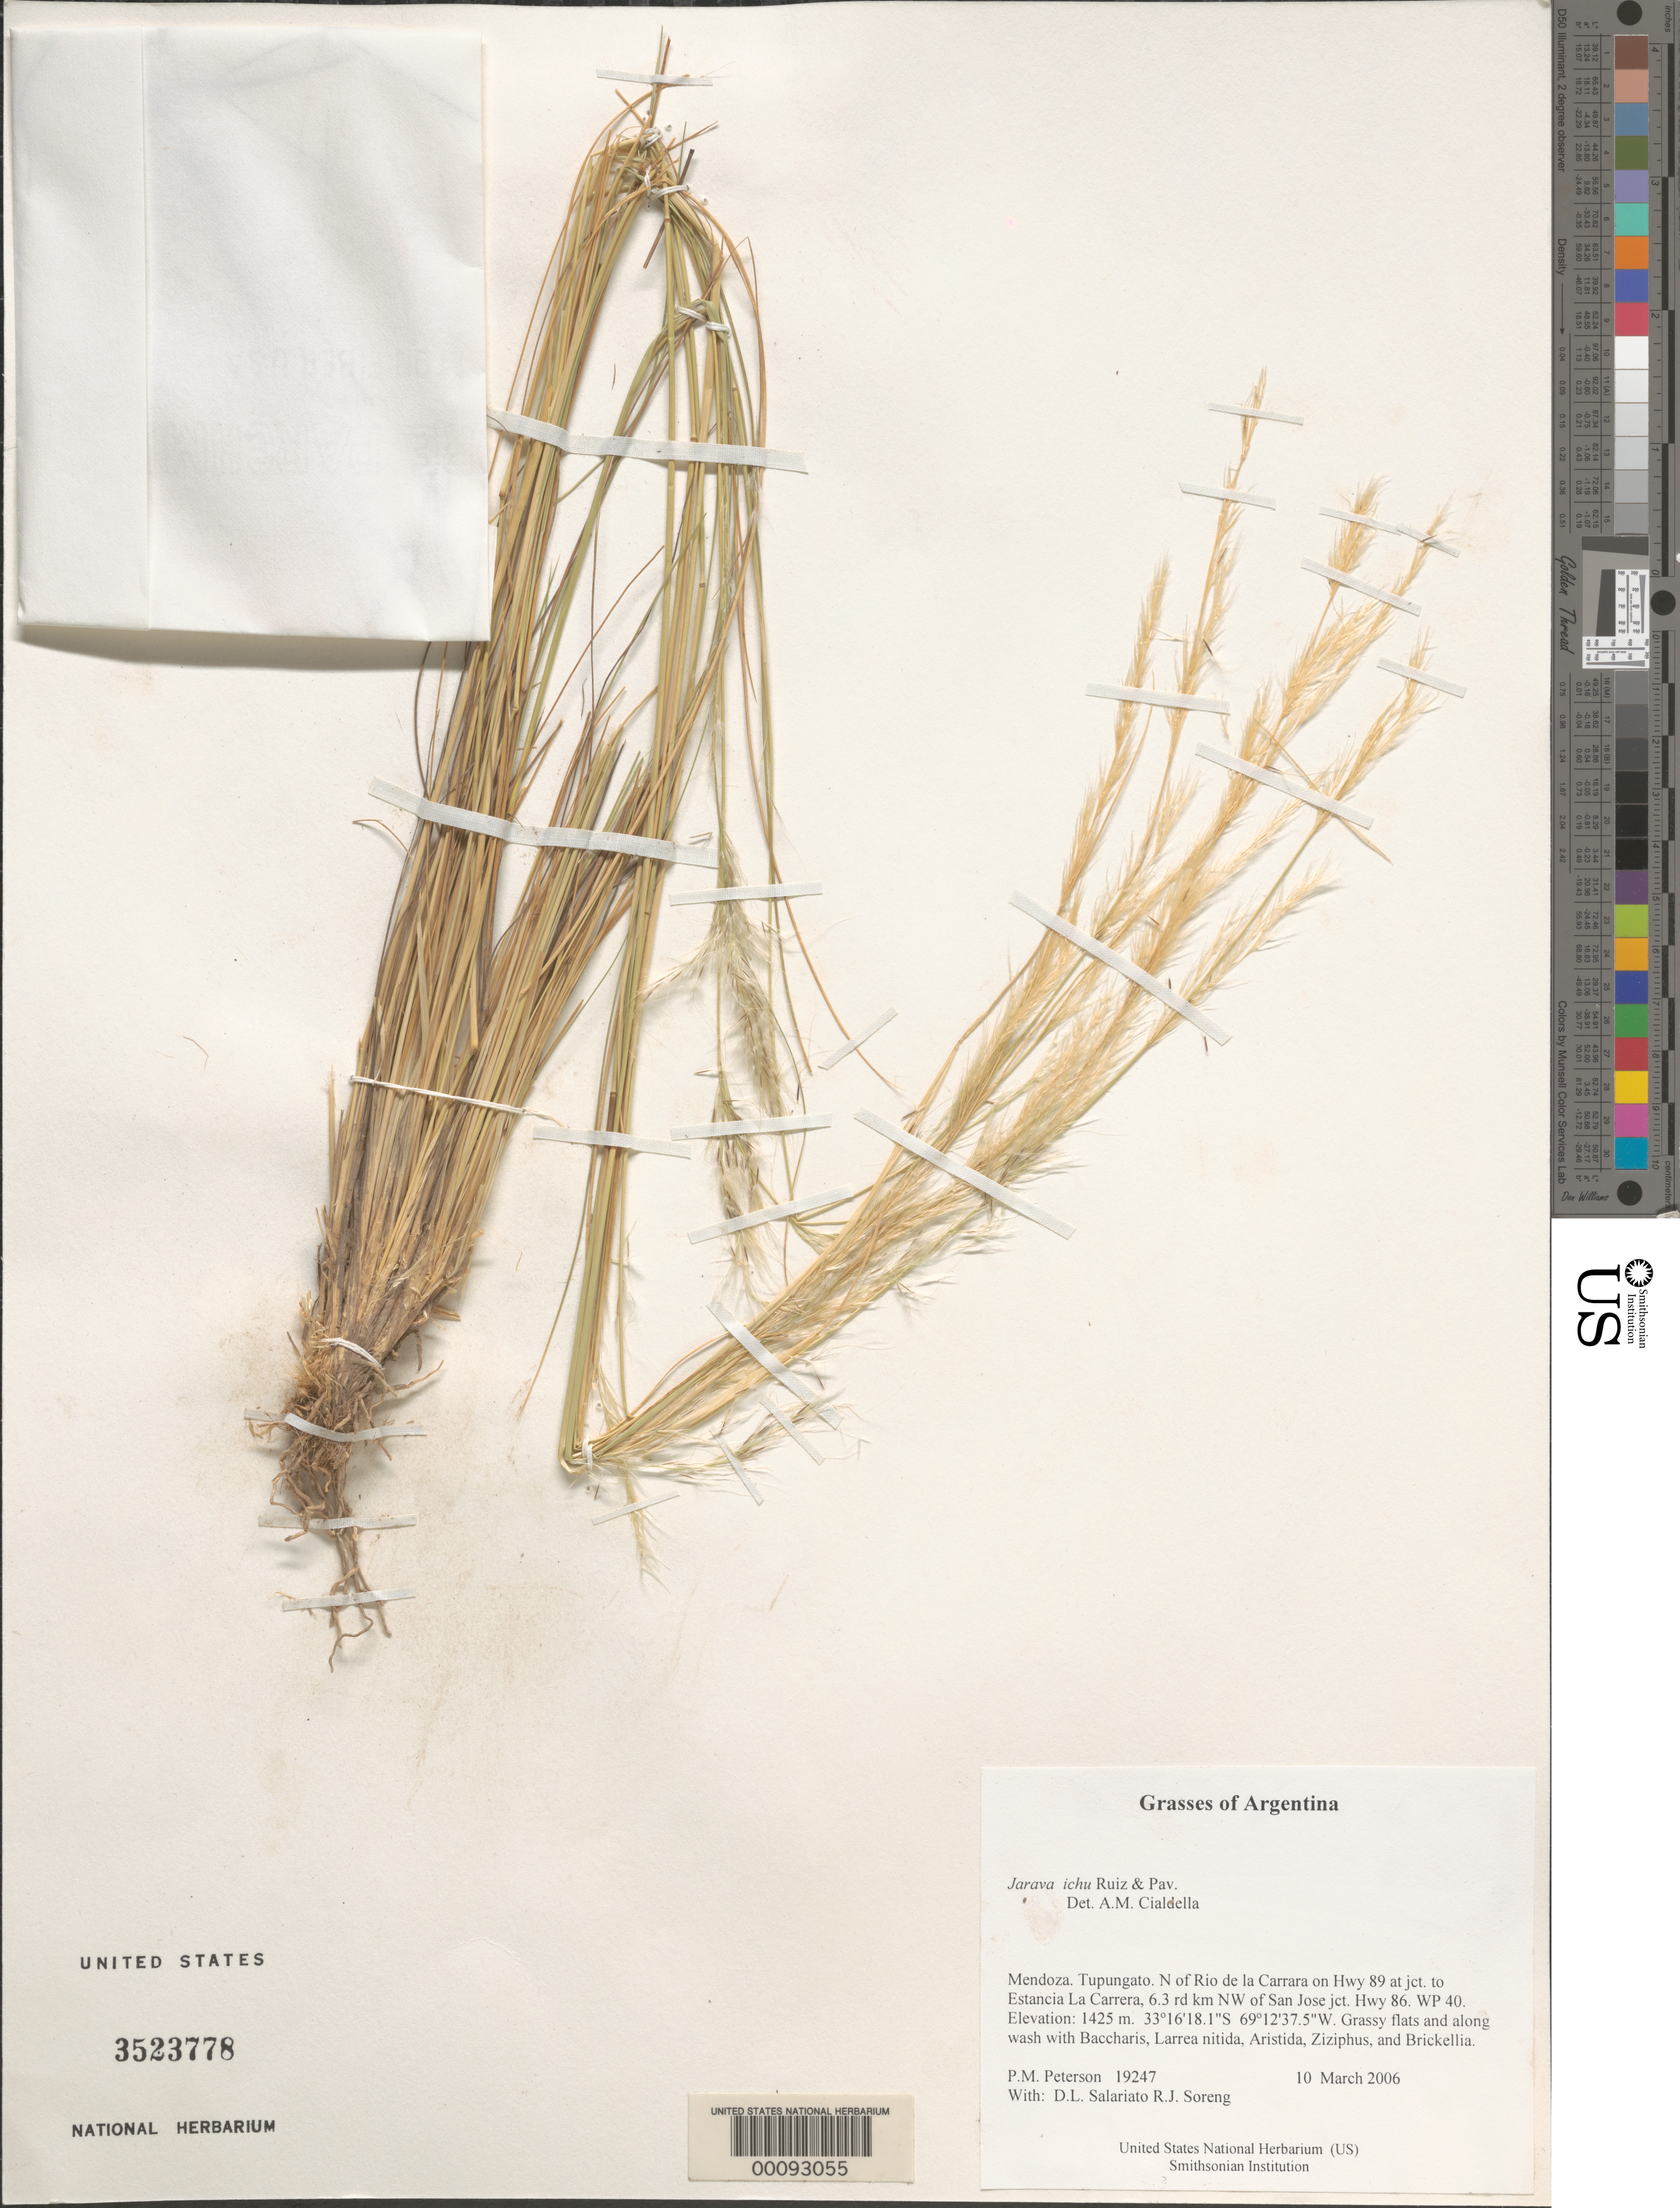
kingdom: Plantae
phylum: Tracheophyta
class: Liliopsida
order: Poales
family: Poaceae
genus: Jarava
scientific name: Jarava ichu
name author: Ruiz & Pav.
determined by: Cialdella, A. M.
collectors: P. M. Peterson, R. J. Soreng, D. Salariato & A. Panizza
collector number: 19247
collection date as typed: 10 Mar 2006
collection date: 2006-03-10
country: Argentina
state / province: Mendoza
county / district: Tupungato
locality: N of Rio de la Carrara on Hwy 89 at jct. to Estancia La Carrera, 6.3 rd km NW of San Jose jct. Hwy 86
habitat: Grassy flats and along wash with Baccharis, Larrea nitida, Aristida, Ziziphus, and Brickellia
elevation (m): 1425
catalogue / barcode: US 3523778